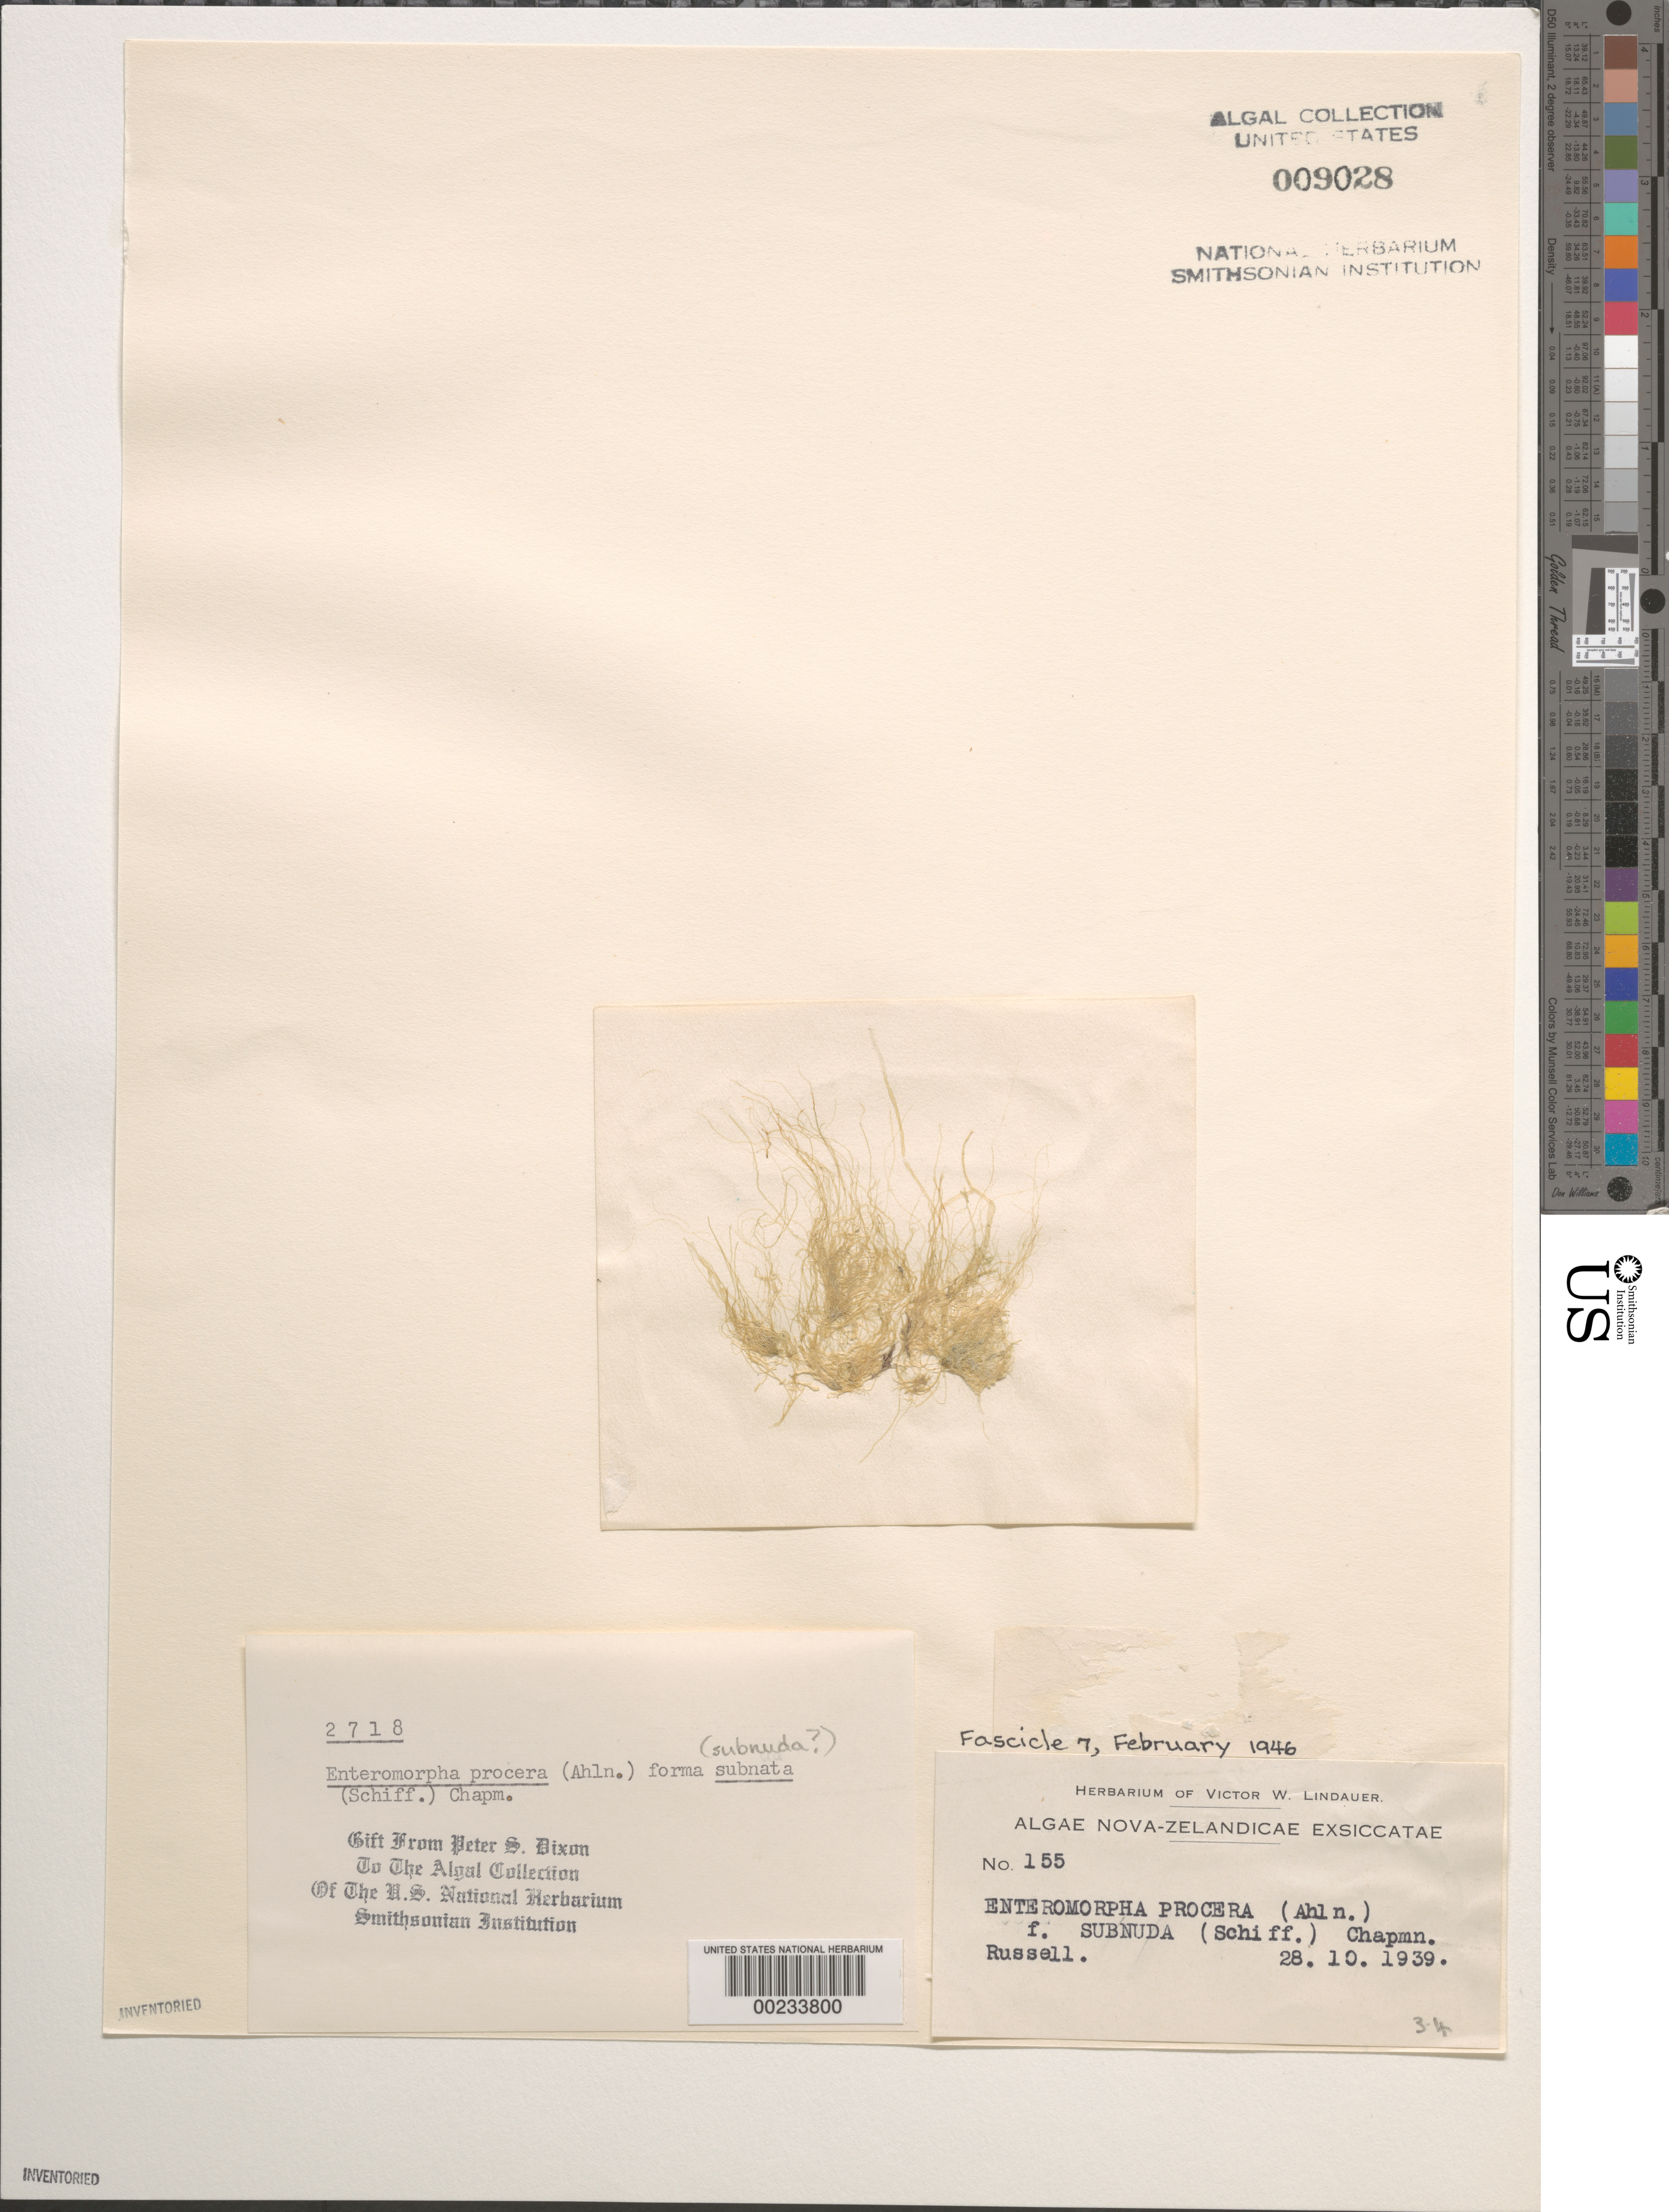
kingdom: Plantae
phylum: Chlorophyta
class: Ulvophyceae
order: Ulvales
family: Ulvaceae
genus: Ulva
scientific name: Ulva prolifera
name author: O.F. Müller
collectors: V. Lindauer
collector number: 155 & PSD 2718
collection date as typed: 28 Oct 1939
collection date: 1939-10-28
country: New Zealand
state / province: Northland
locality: Russell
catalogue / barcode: US 9028